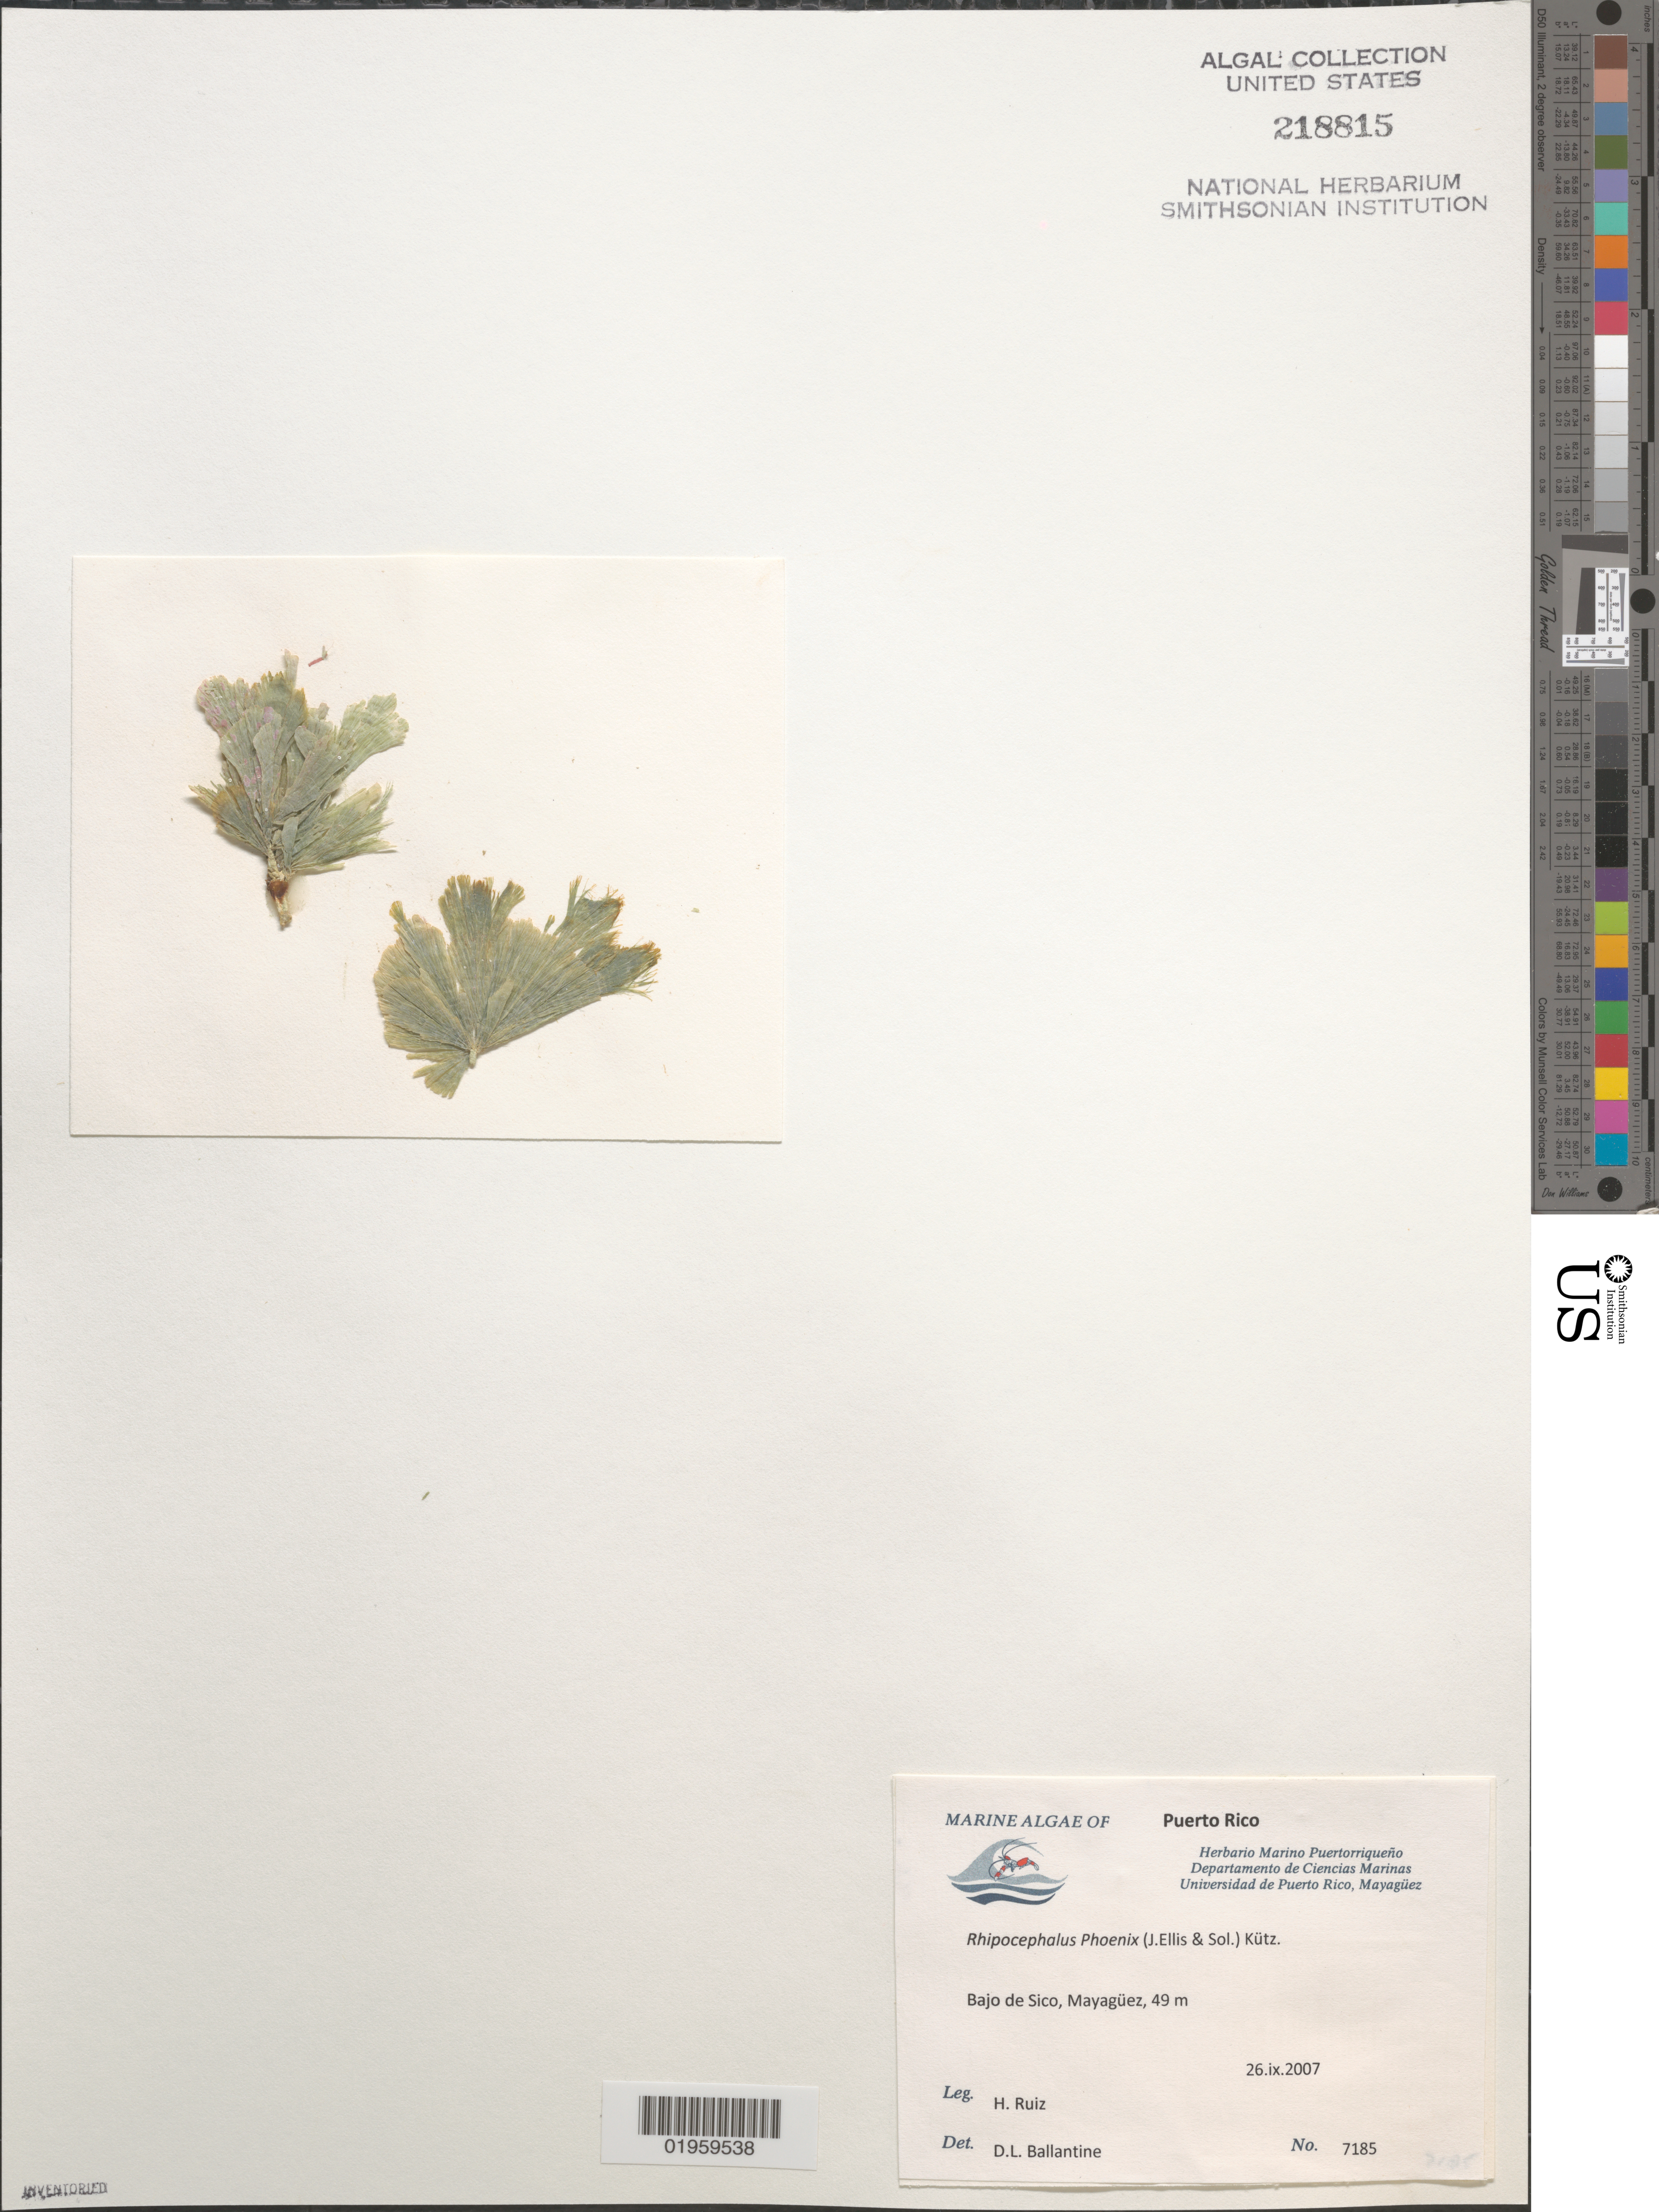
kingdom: Plantae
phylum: Chlorophyta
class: Ulvophyceae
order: Bryopsidales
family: Udoteaceae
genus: Rhipocephalus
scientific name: Rhipocephalus phoenix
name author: (J. Ellis & Sol.) Kütz.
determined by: Ballantine, D. L.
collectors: H. Ruiz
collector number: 7185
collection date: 2007-09-26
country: Puerto Rico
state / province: Mayagüez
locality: Bajo de Sico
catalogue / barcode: US 218815